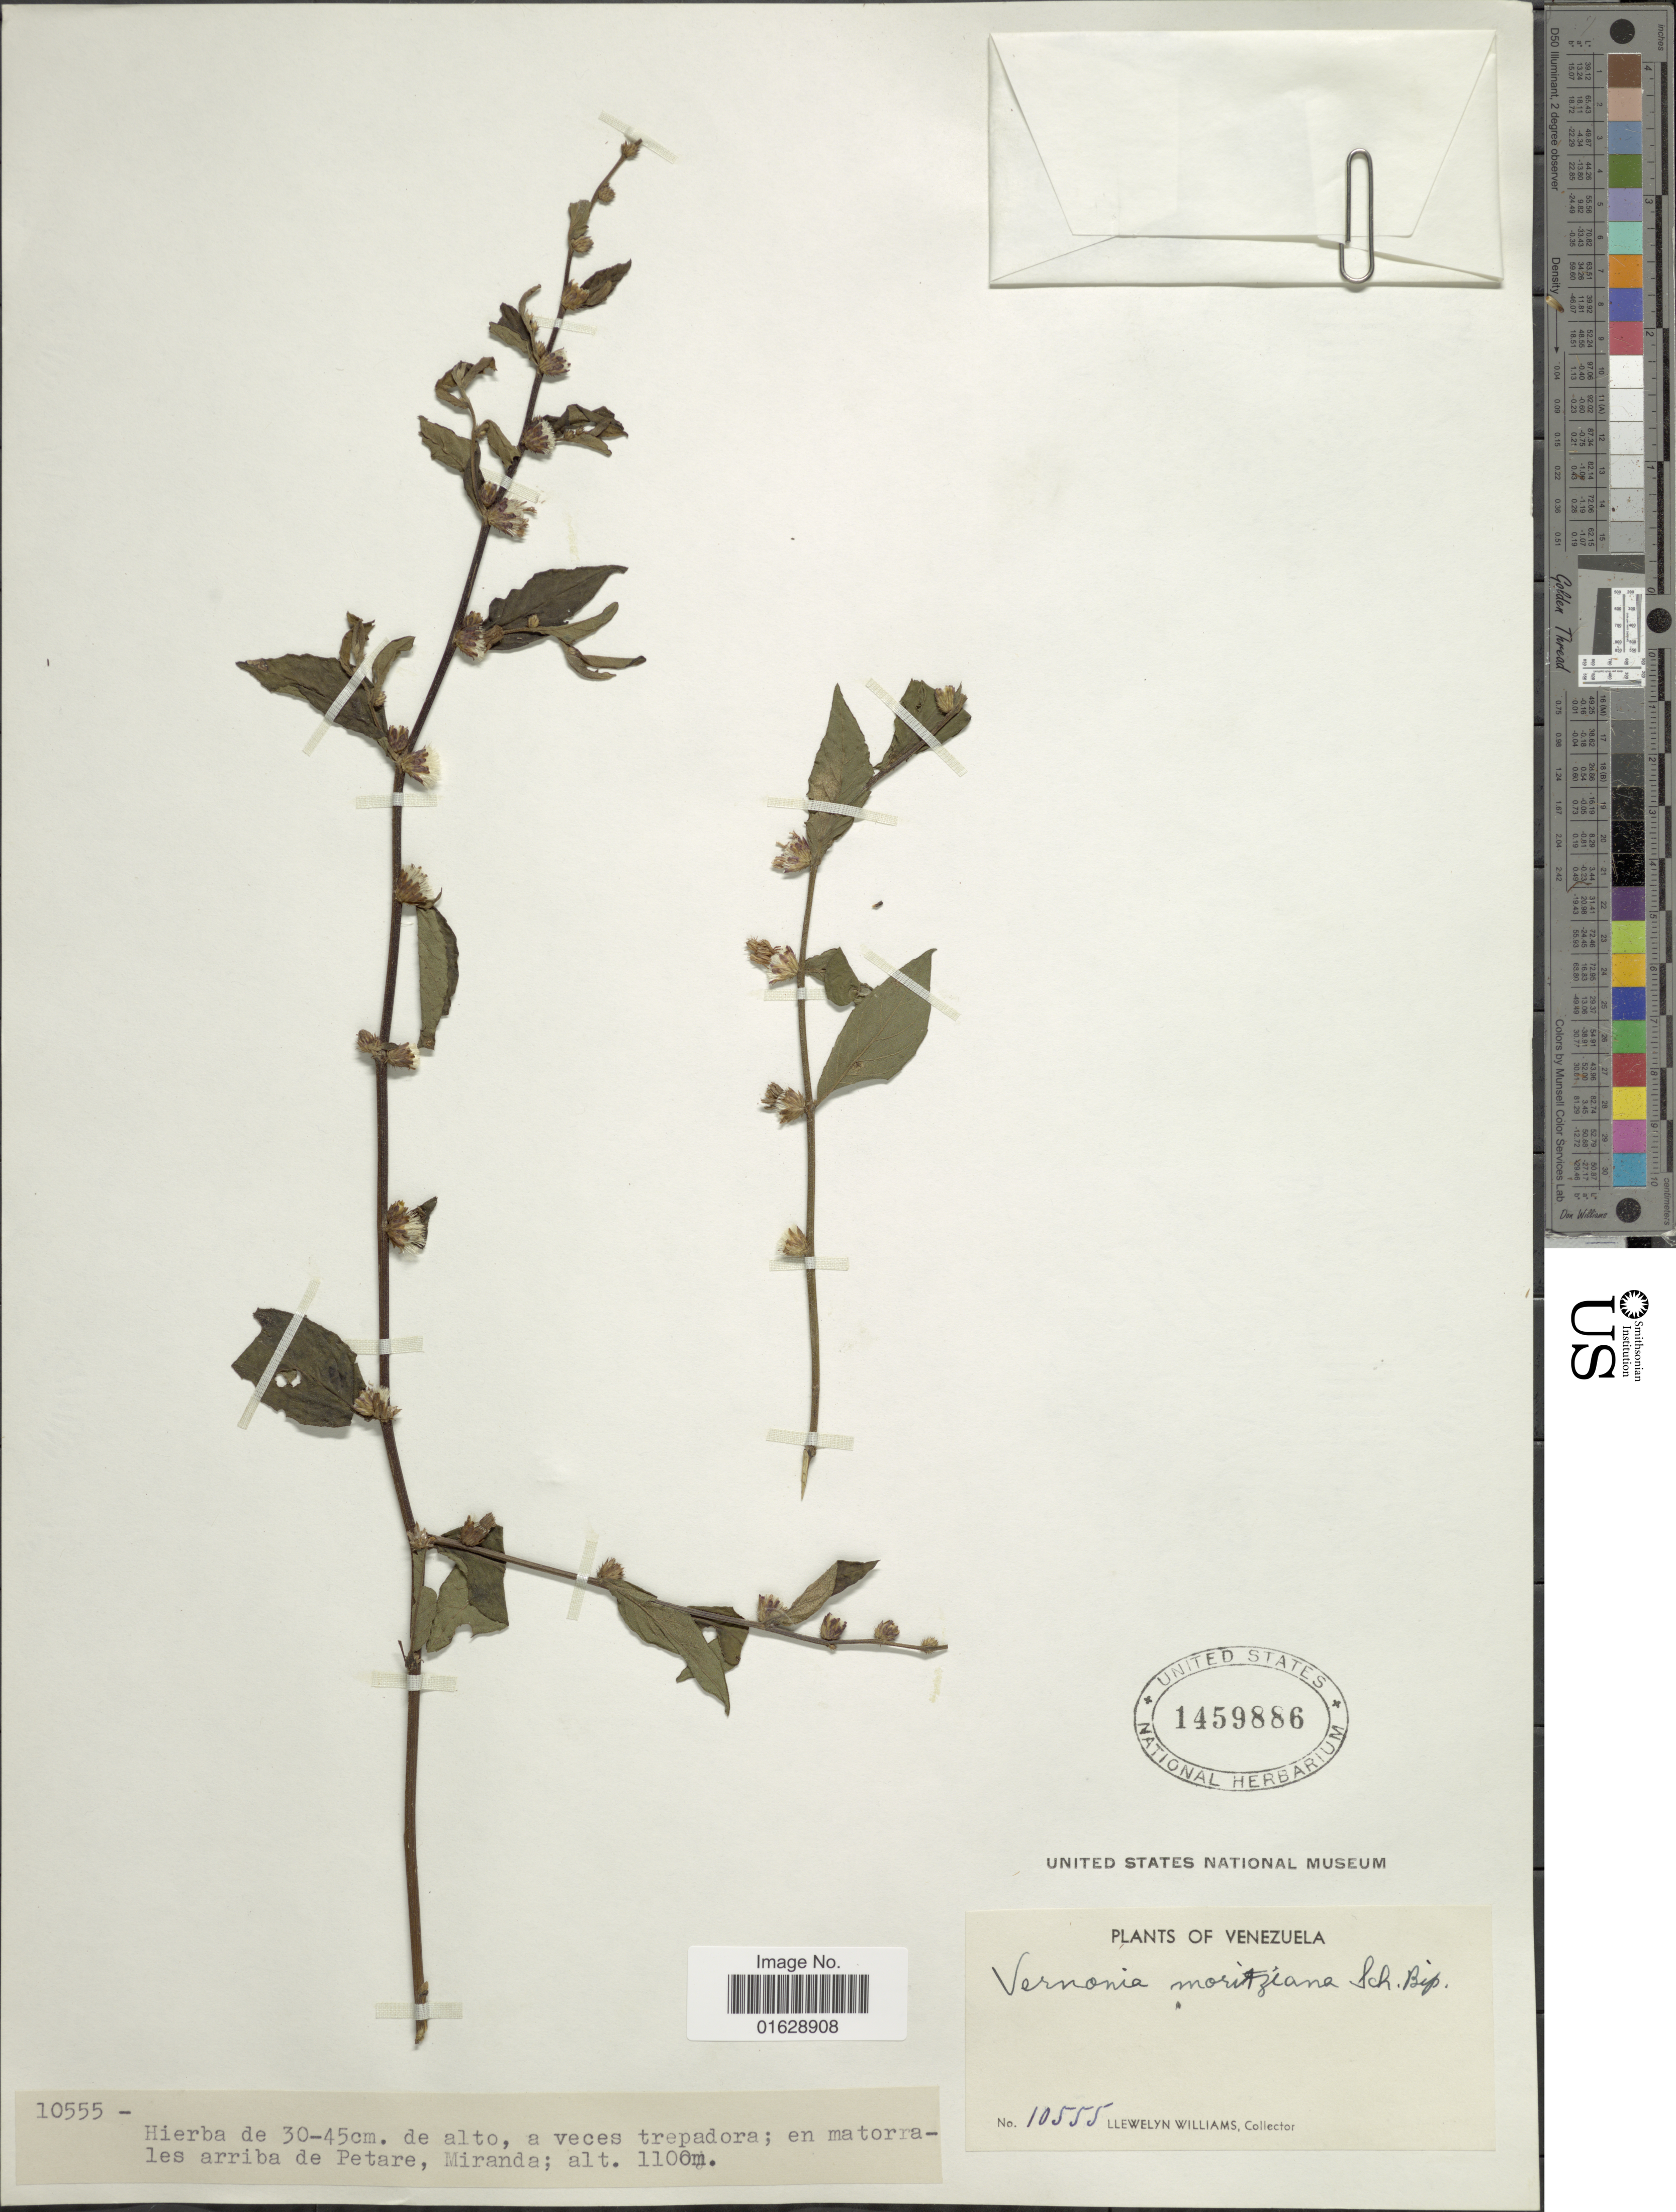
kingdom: Plantae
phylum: Tracheophyta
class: Magnoliopsida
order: Asterales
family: Asteraceae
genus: Lepidaploa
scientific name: Lepidaploa gracilis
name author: (Kunth) H. Rob.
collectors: Ll. Williams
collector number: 10555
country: Venezuela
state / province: Miranda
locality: En matorrales arriba de Petare.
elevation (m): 1100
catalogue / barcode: US 1459886